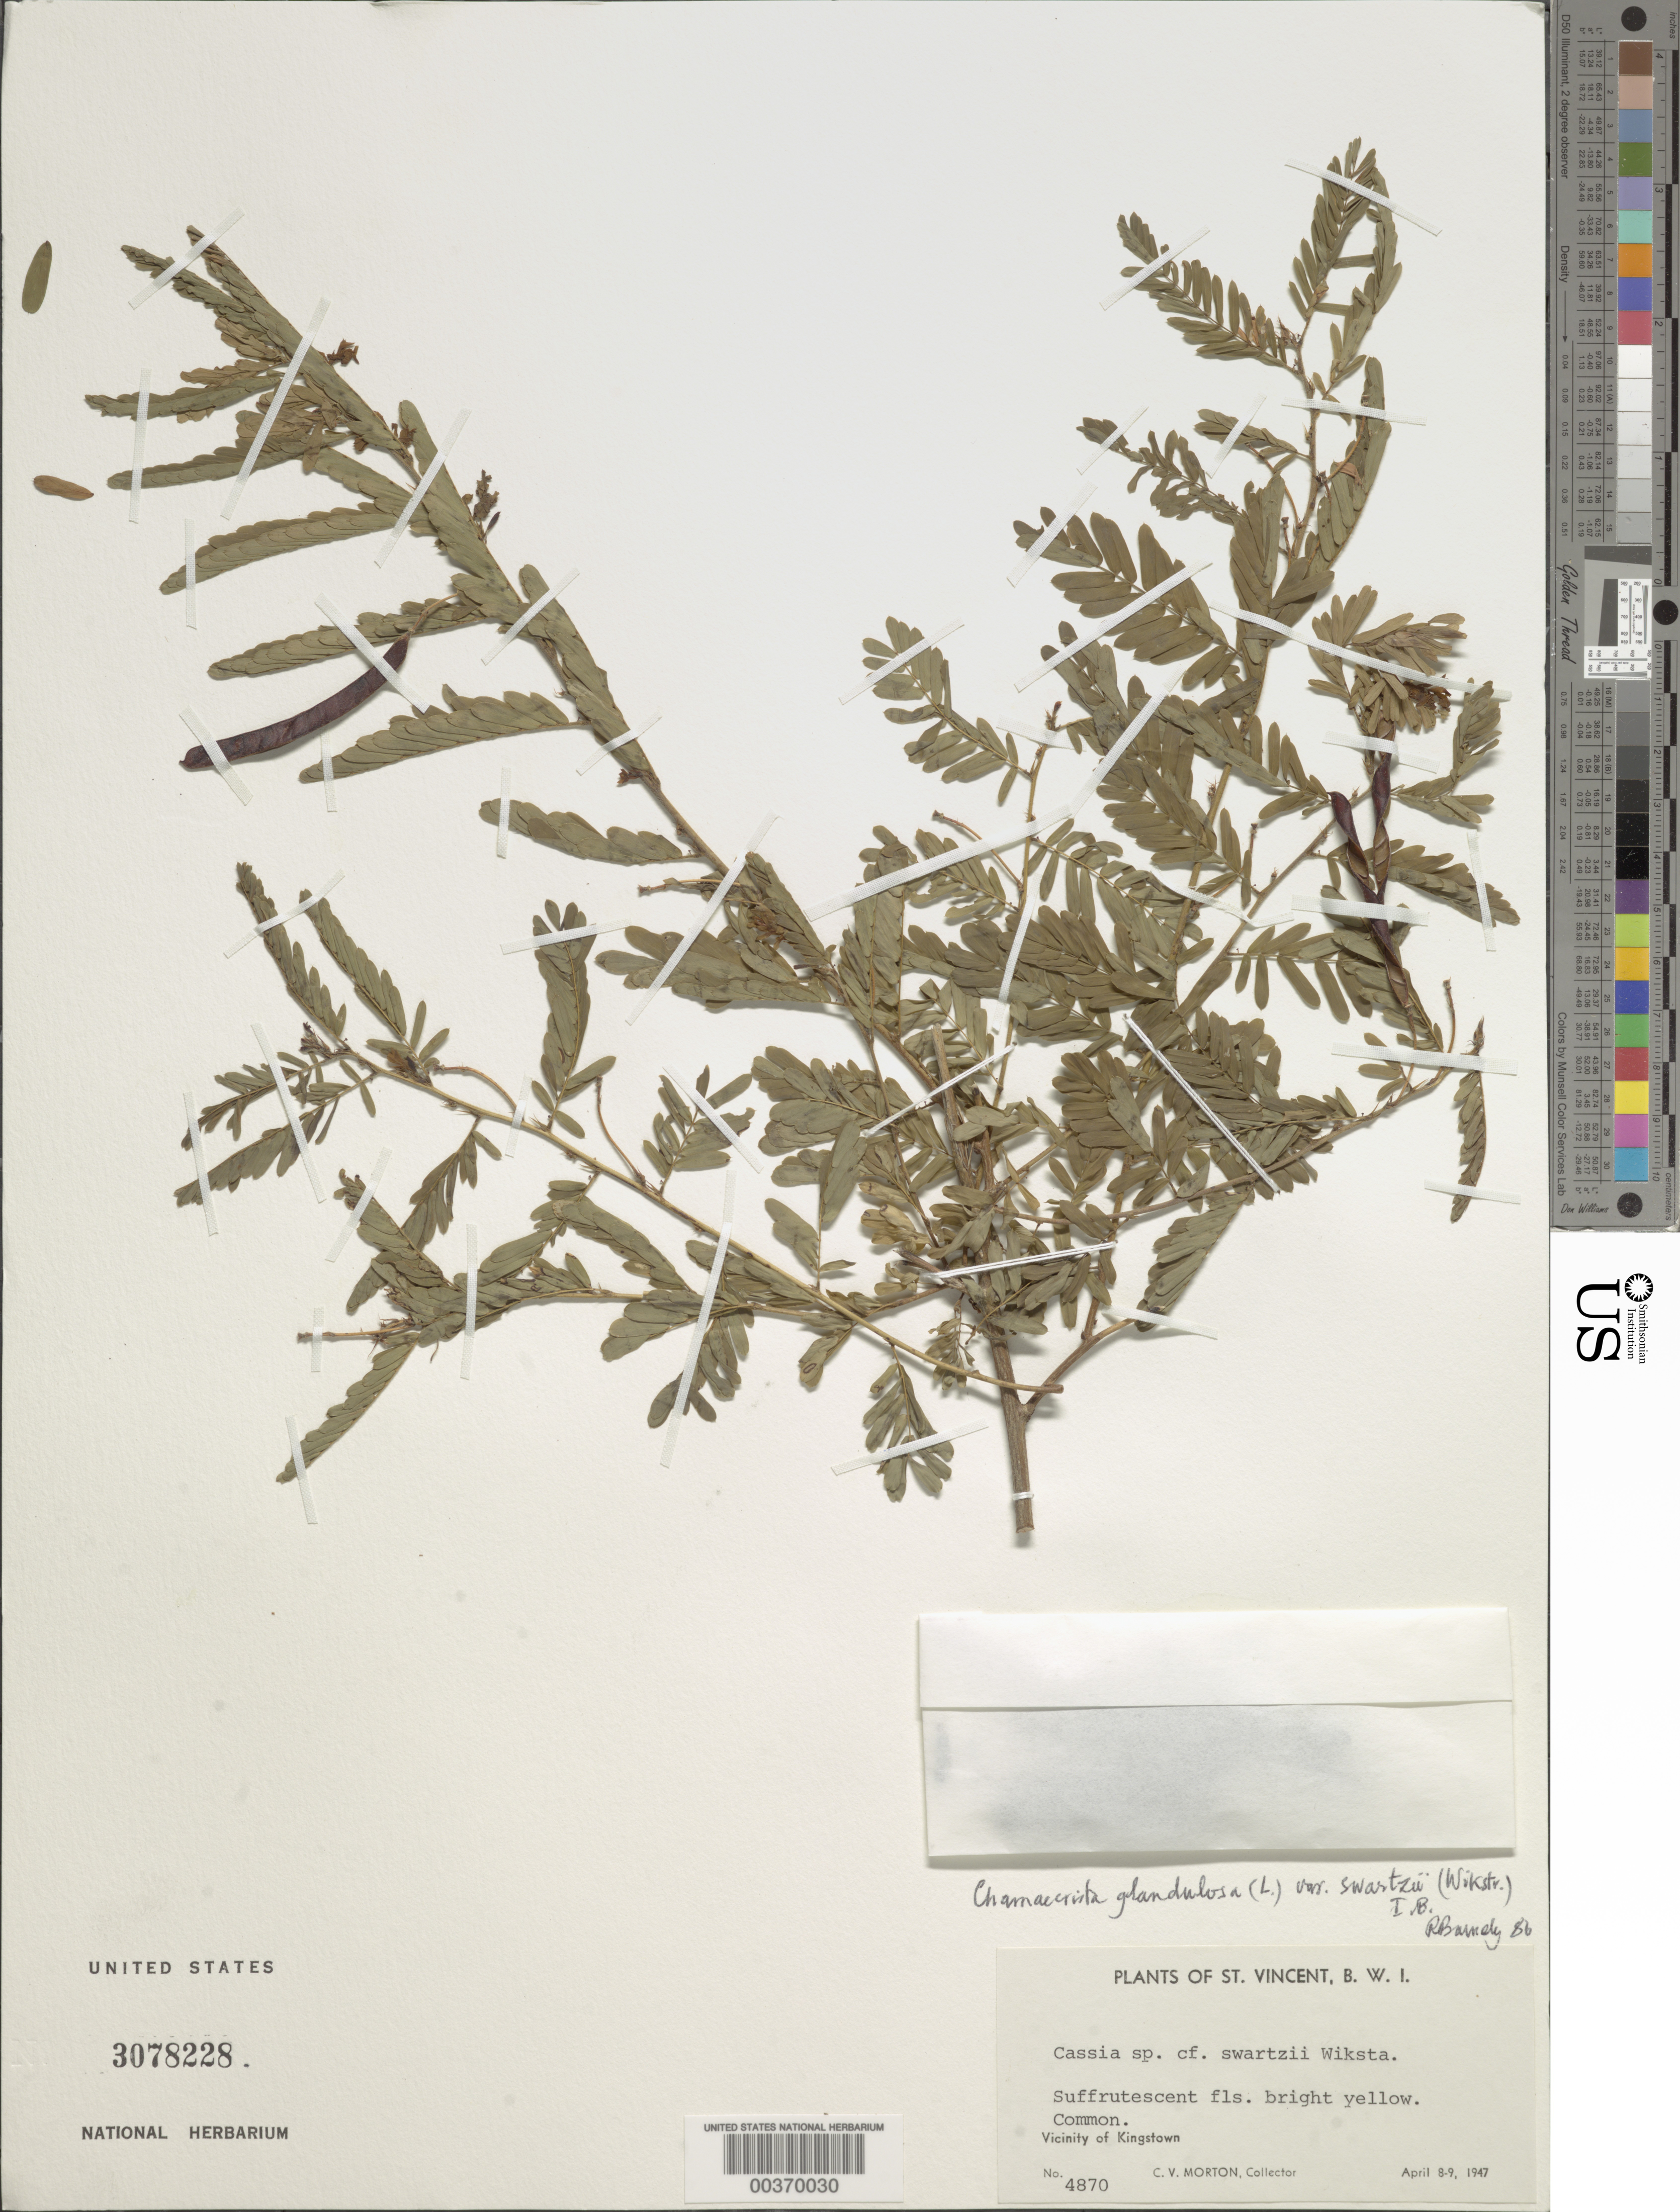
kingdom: Plantae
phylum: Tracheophyta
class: Magnoliopsida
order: Fabales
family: Fabaceae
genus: Chamaecrista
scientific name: Chamaecrista glandulosa var. swartzii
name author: (Wikstr.) H.S. Irwin & Barneby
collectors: C. V. Morton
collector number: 4870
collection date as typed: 08 Apr 1947 to 09 Apr 1947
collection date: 1947-04-08/1947-04-09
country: St. Vincent - Grenadines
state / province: Saint George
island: St. Vincent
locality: Vicinity of kingstown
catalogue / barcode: US 3078228